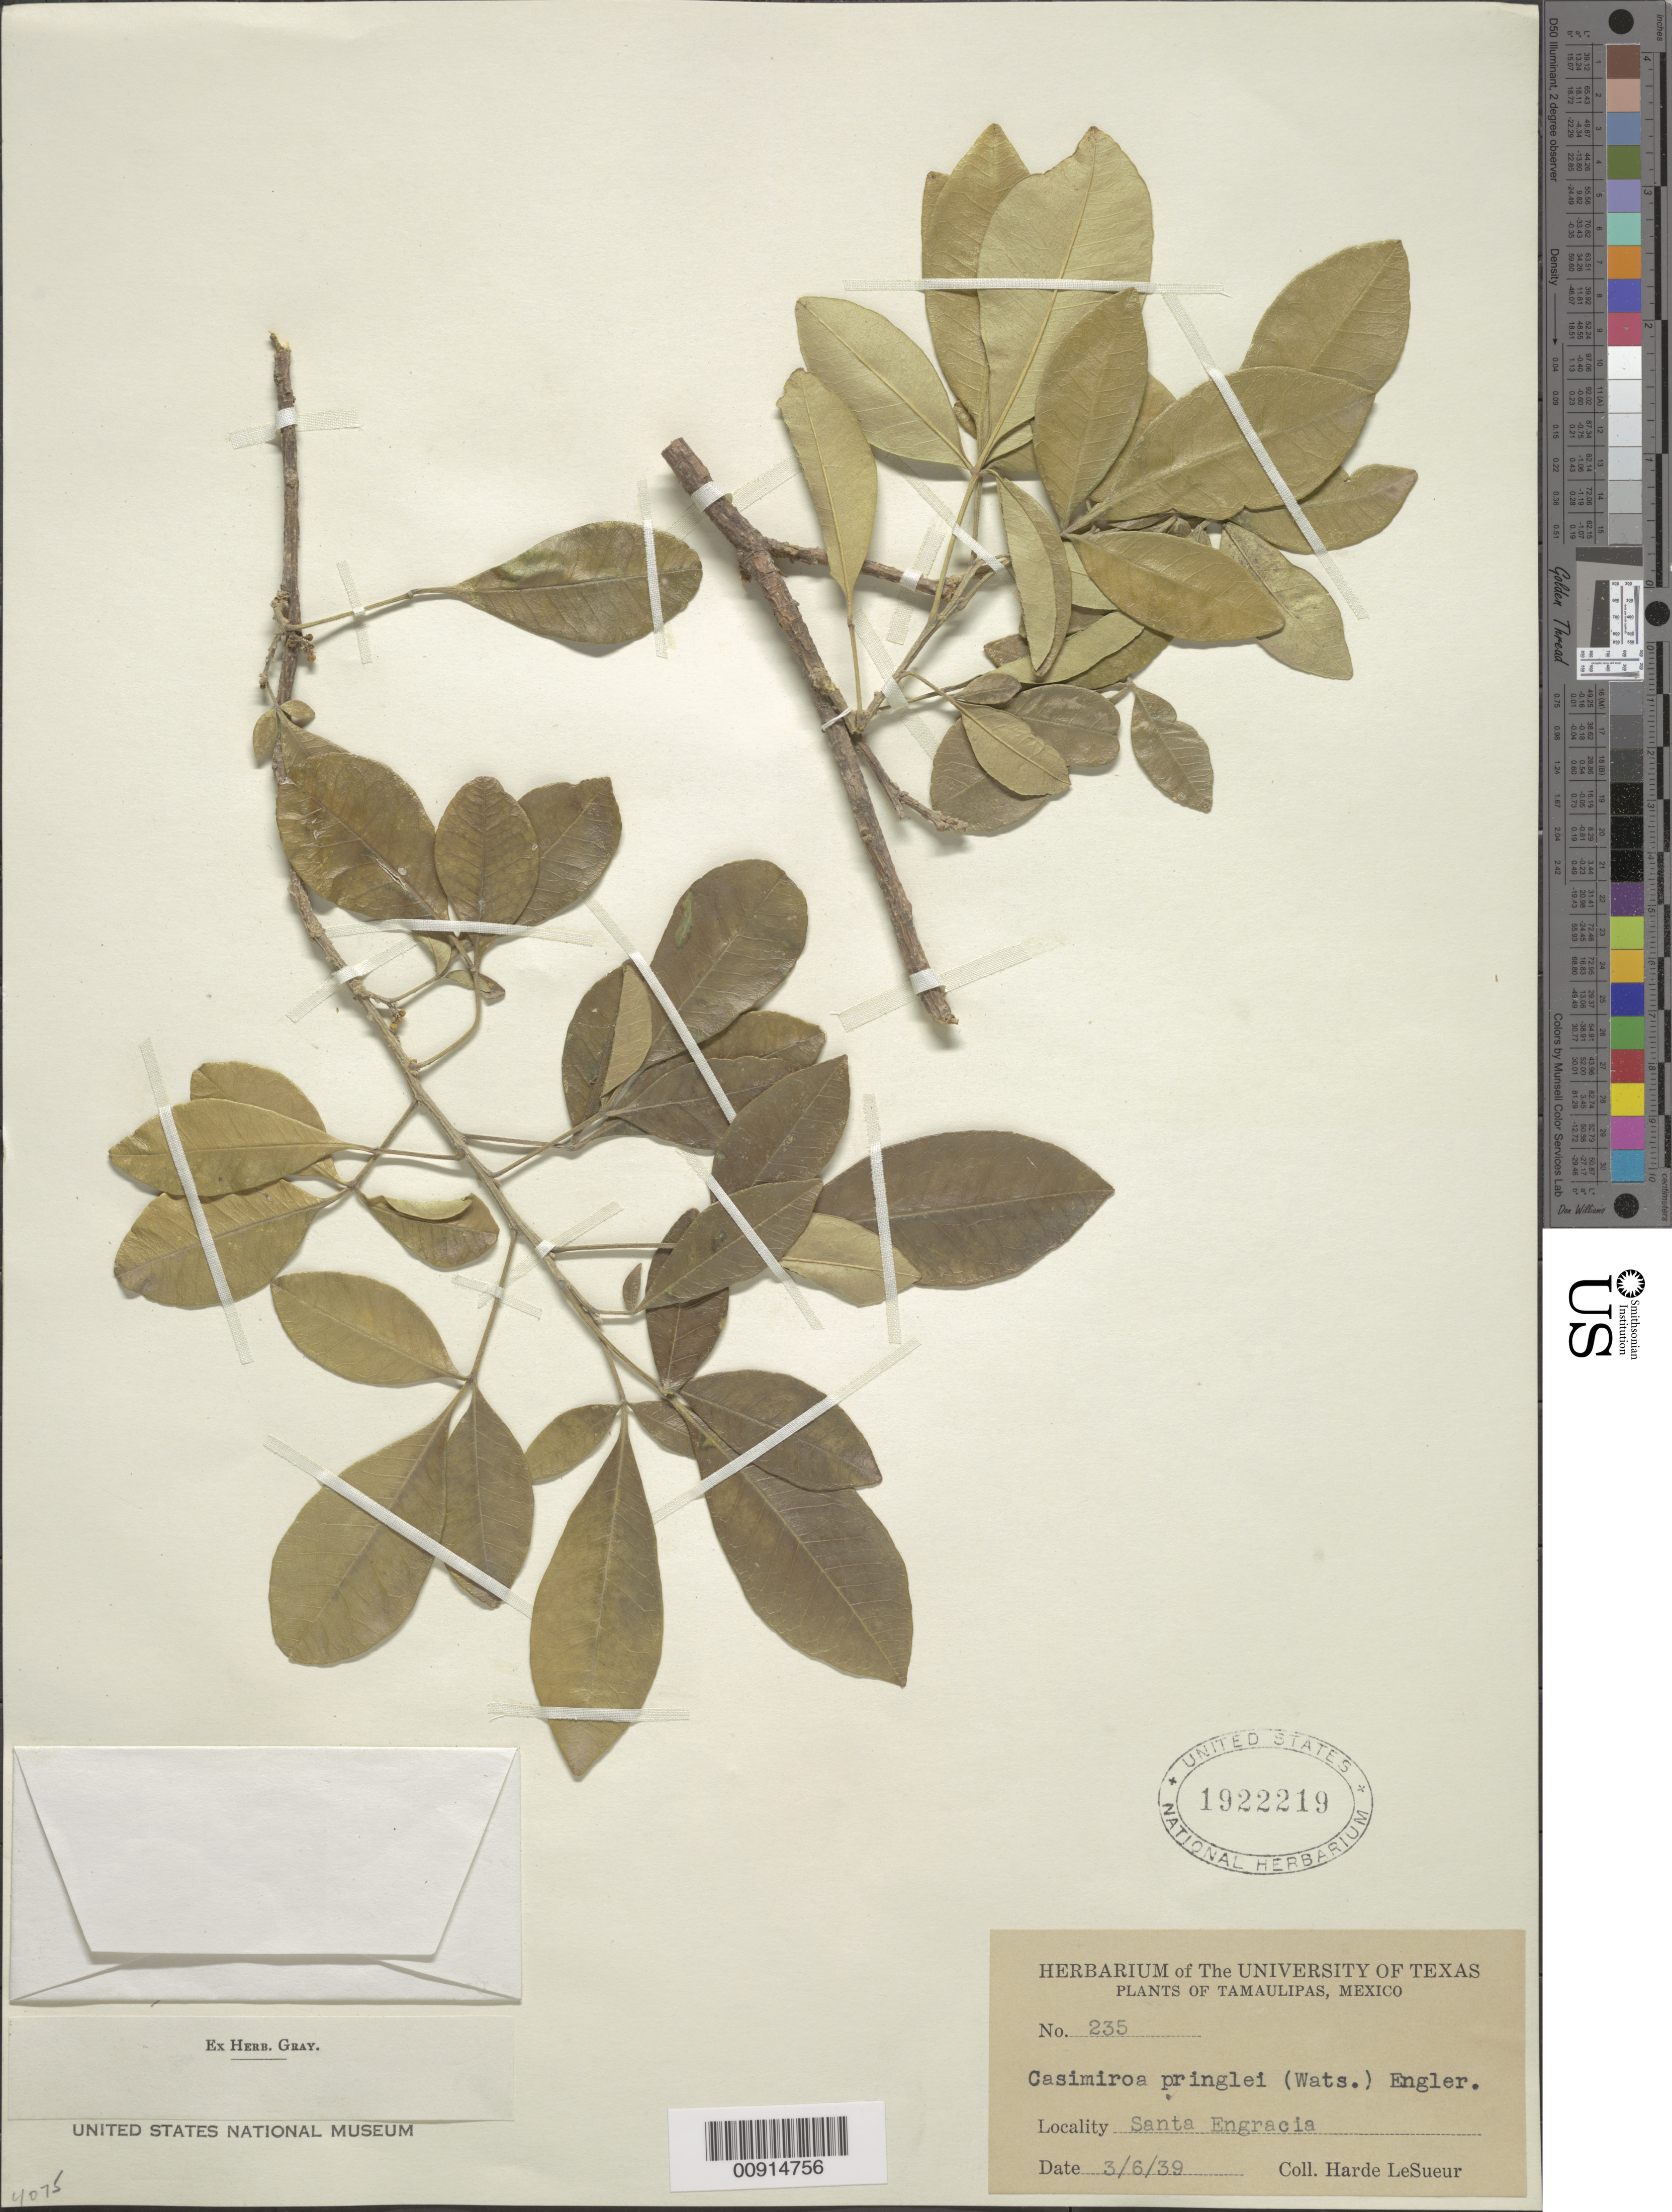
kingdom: Plantae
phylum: Tracheophyta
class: Magnoliopsida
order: Sapindales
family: Rutaceae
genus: Casimiroa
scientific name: Casimiroa pringlei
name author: (S. Watson) Engl.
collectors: D. H. LeSueur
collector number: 235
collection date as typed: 06 Mar 1939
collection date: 1939-03-06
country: Mexico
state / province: Tamaulipas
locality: Tamaulipas: Santa Engracia.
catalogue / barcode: US 1922219